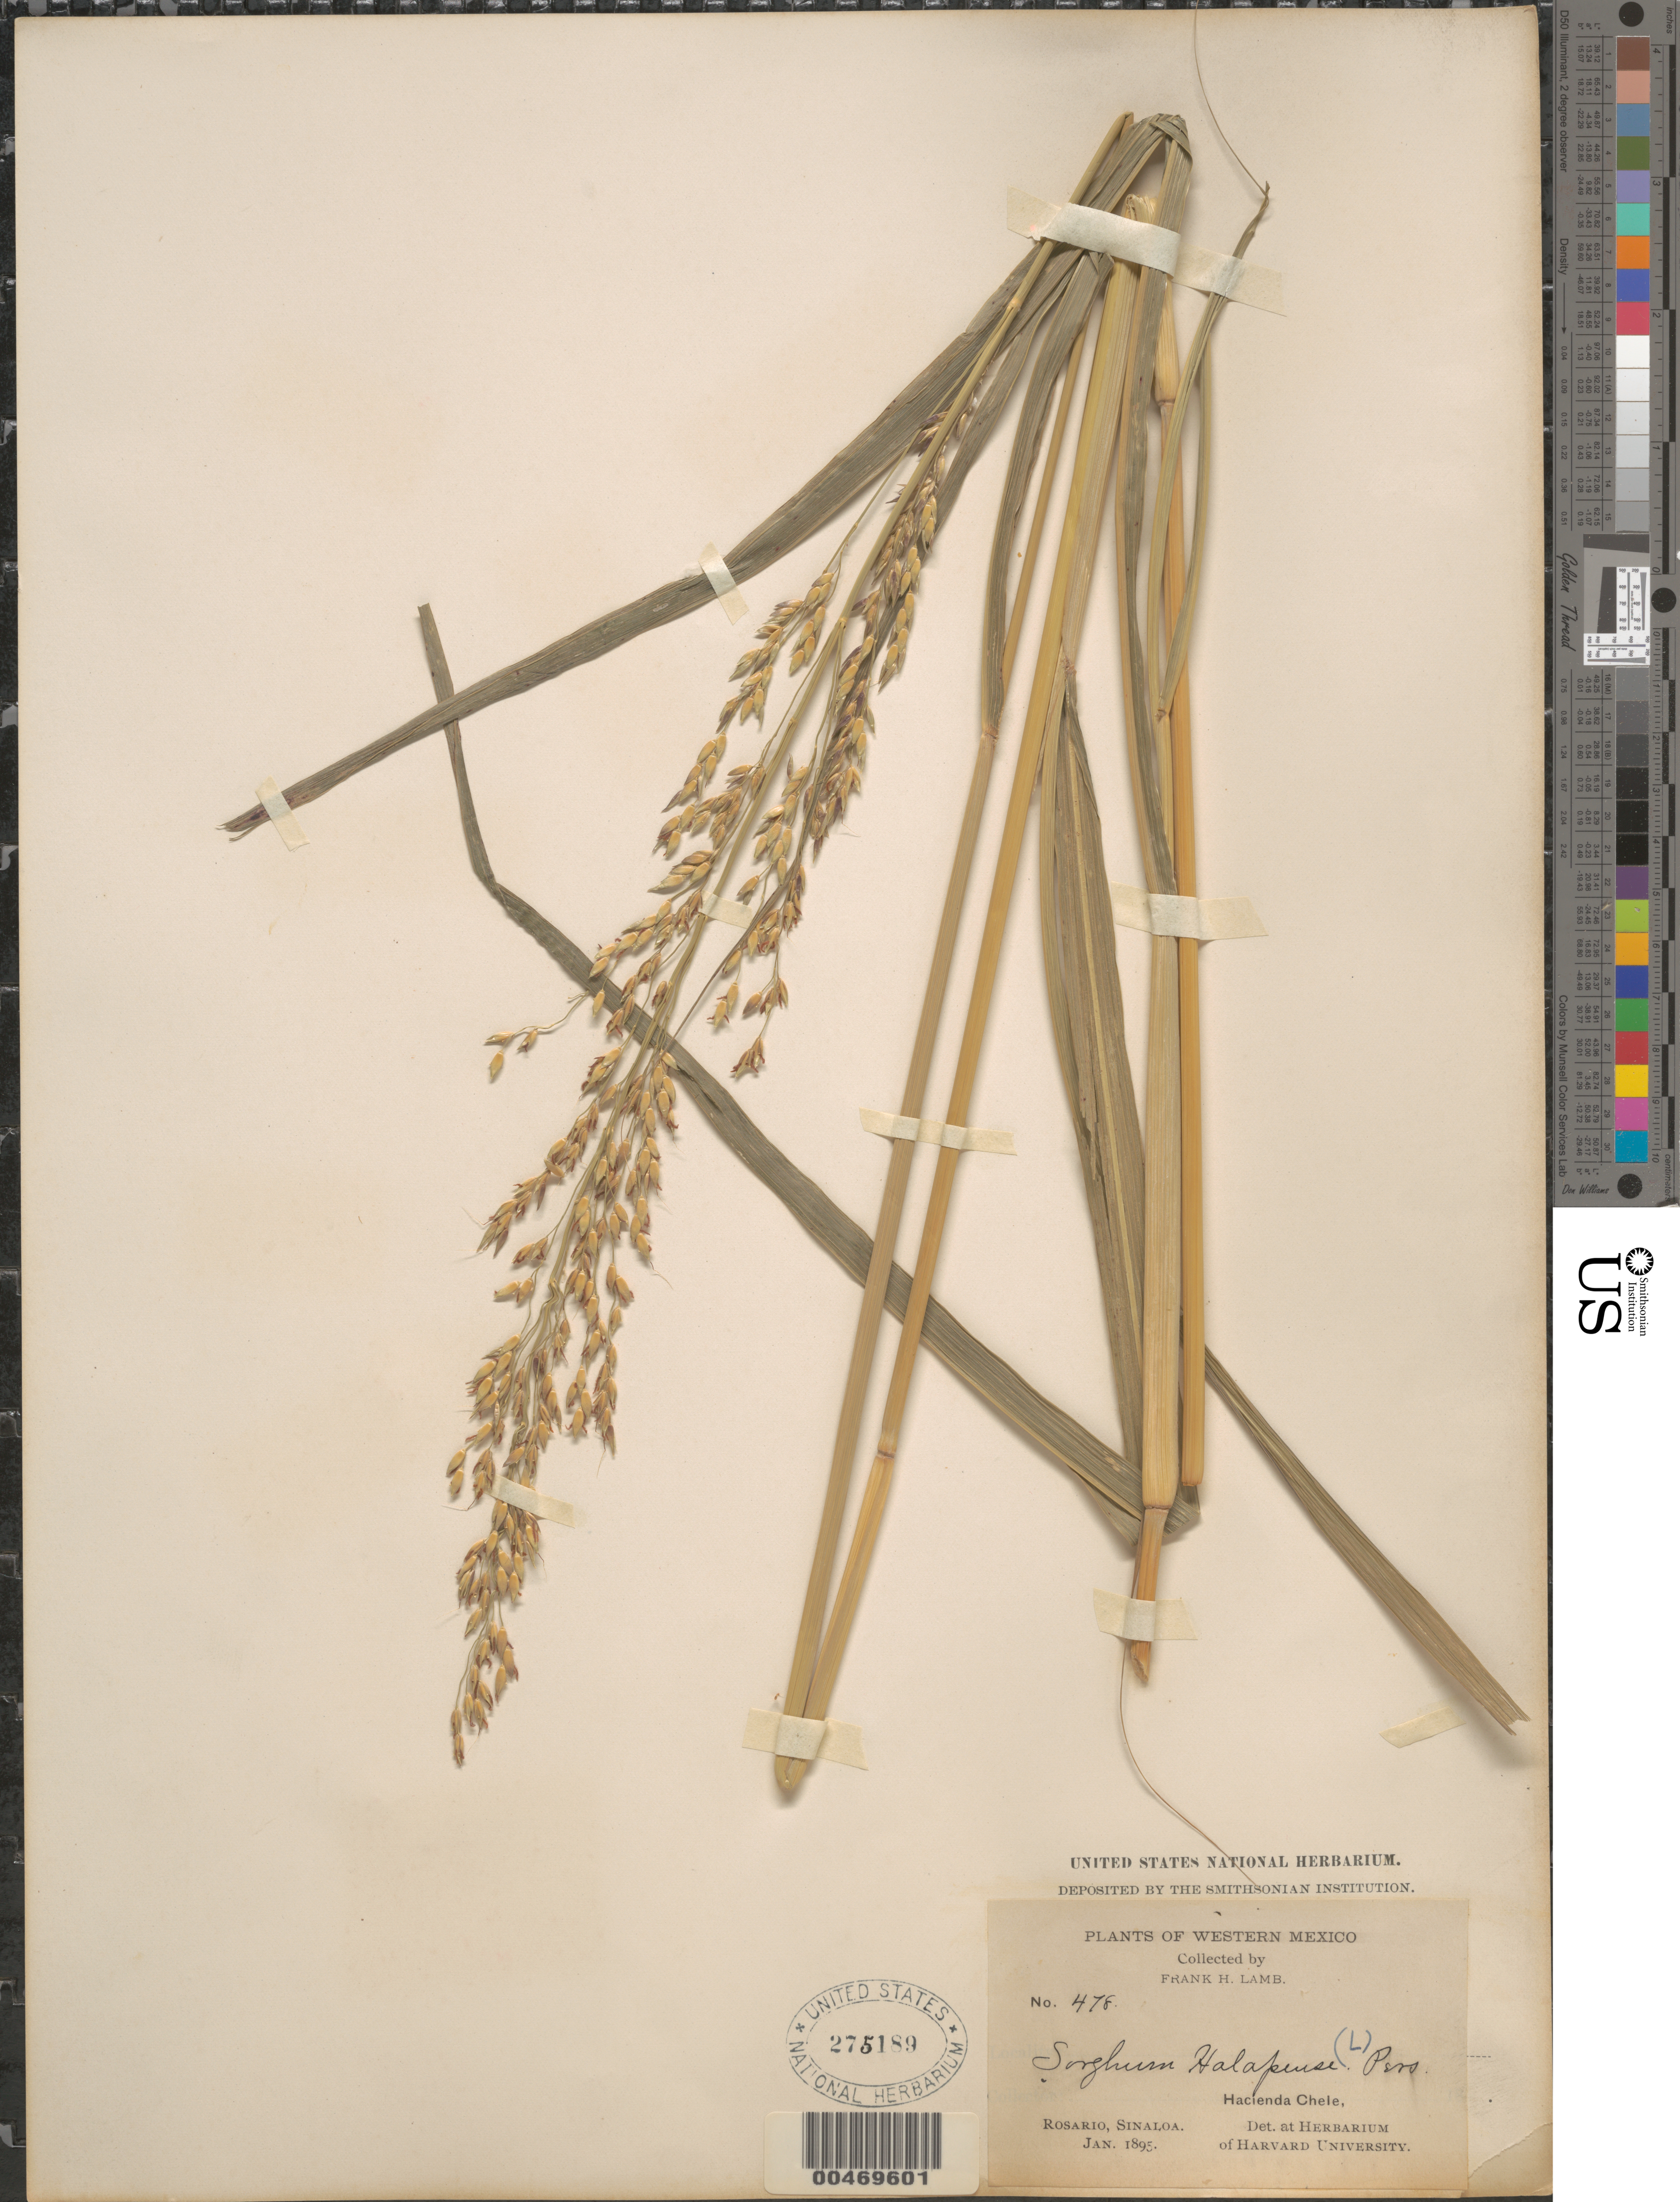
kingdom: Plantae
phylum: Tracheophyta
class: Liliopsida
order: Poales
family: Poaceae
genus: Sorghum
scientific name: Sorghum halepense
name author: (L.) Pers.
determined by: Herbarium Of Harvard Univ.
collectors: F. H. Lamb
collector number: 478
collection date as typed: Jan 1895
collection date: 1895-01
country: Mexico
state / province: Sinaloa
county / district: Rosario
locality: Hacienda Chele.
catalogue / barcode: US 275189